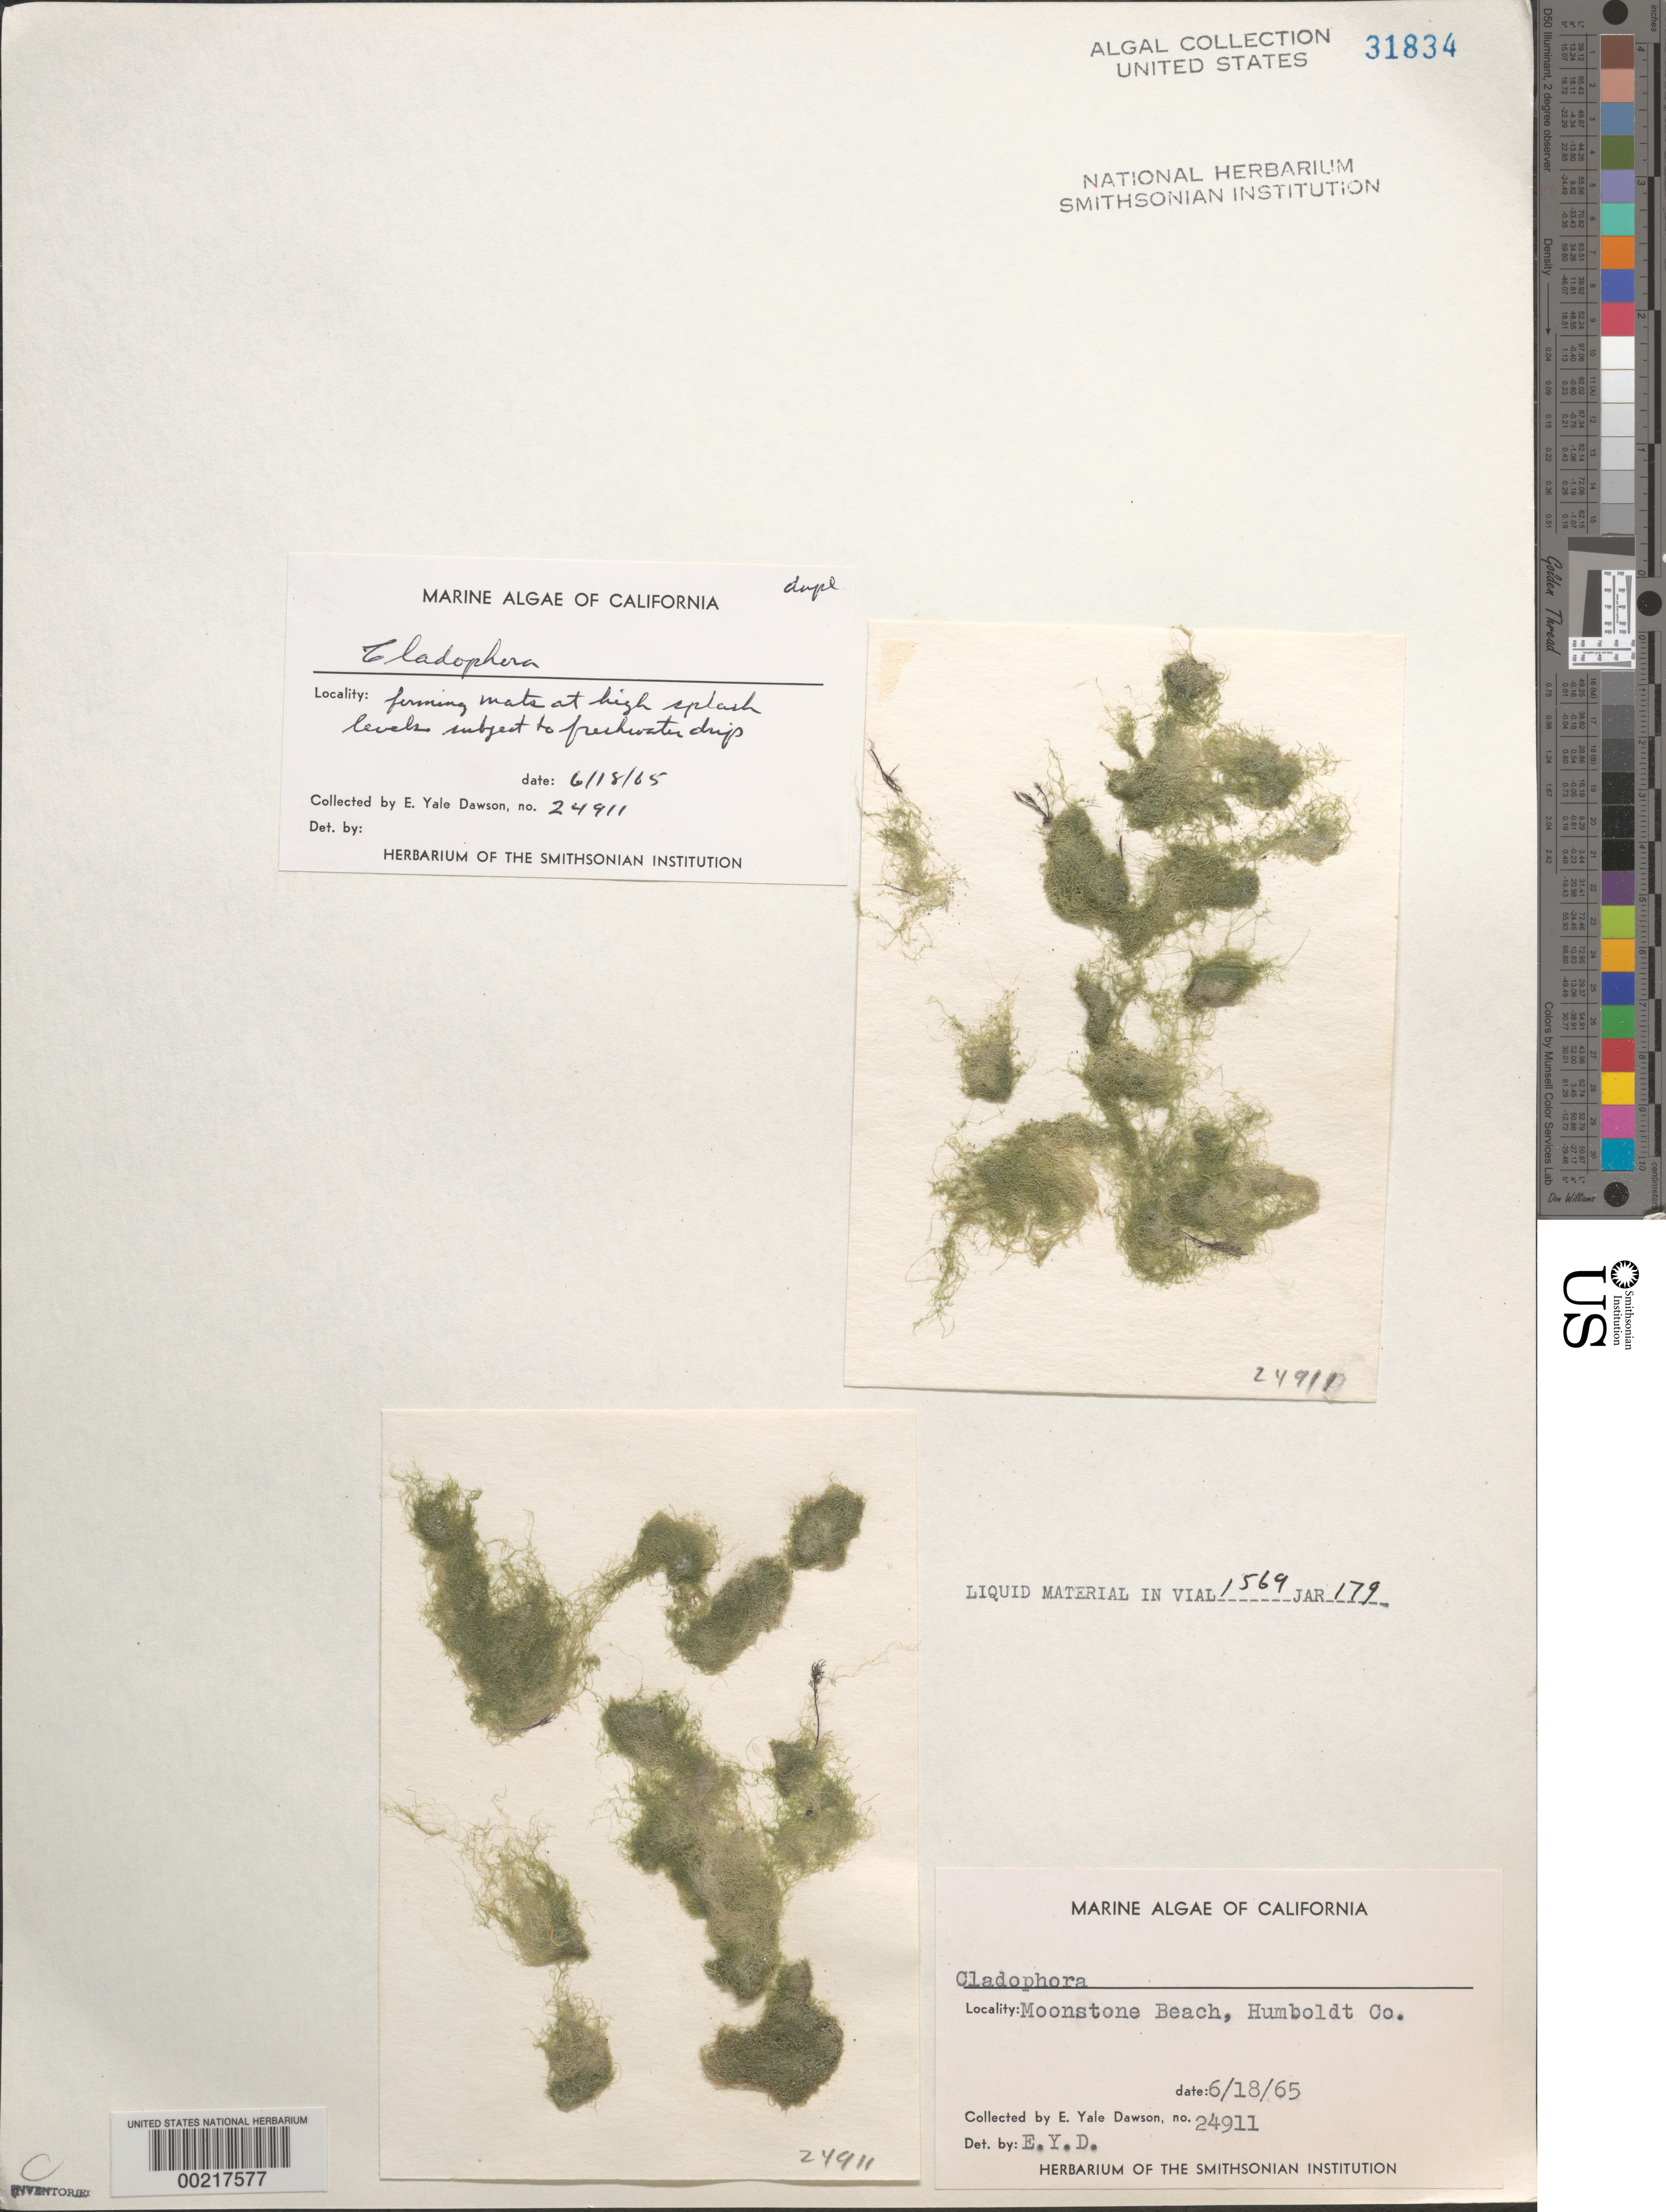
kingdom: Plantae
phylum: Chlorophyta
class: Ulvophyceae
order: Cladophorales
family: Cladophoraceae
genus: Cladophora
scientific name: Cladophora sp.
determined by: Dawson, E. Y.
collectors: E. Y. Dawson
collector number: EYD 24911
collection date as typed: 18 Jun 1965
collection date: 1965-06-18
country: United States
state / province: California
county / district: Humboldt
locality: Moonstone Beach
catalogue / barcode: US 31834